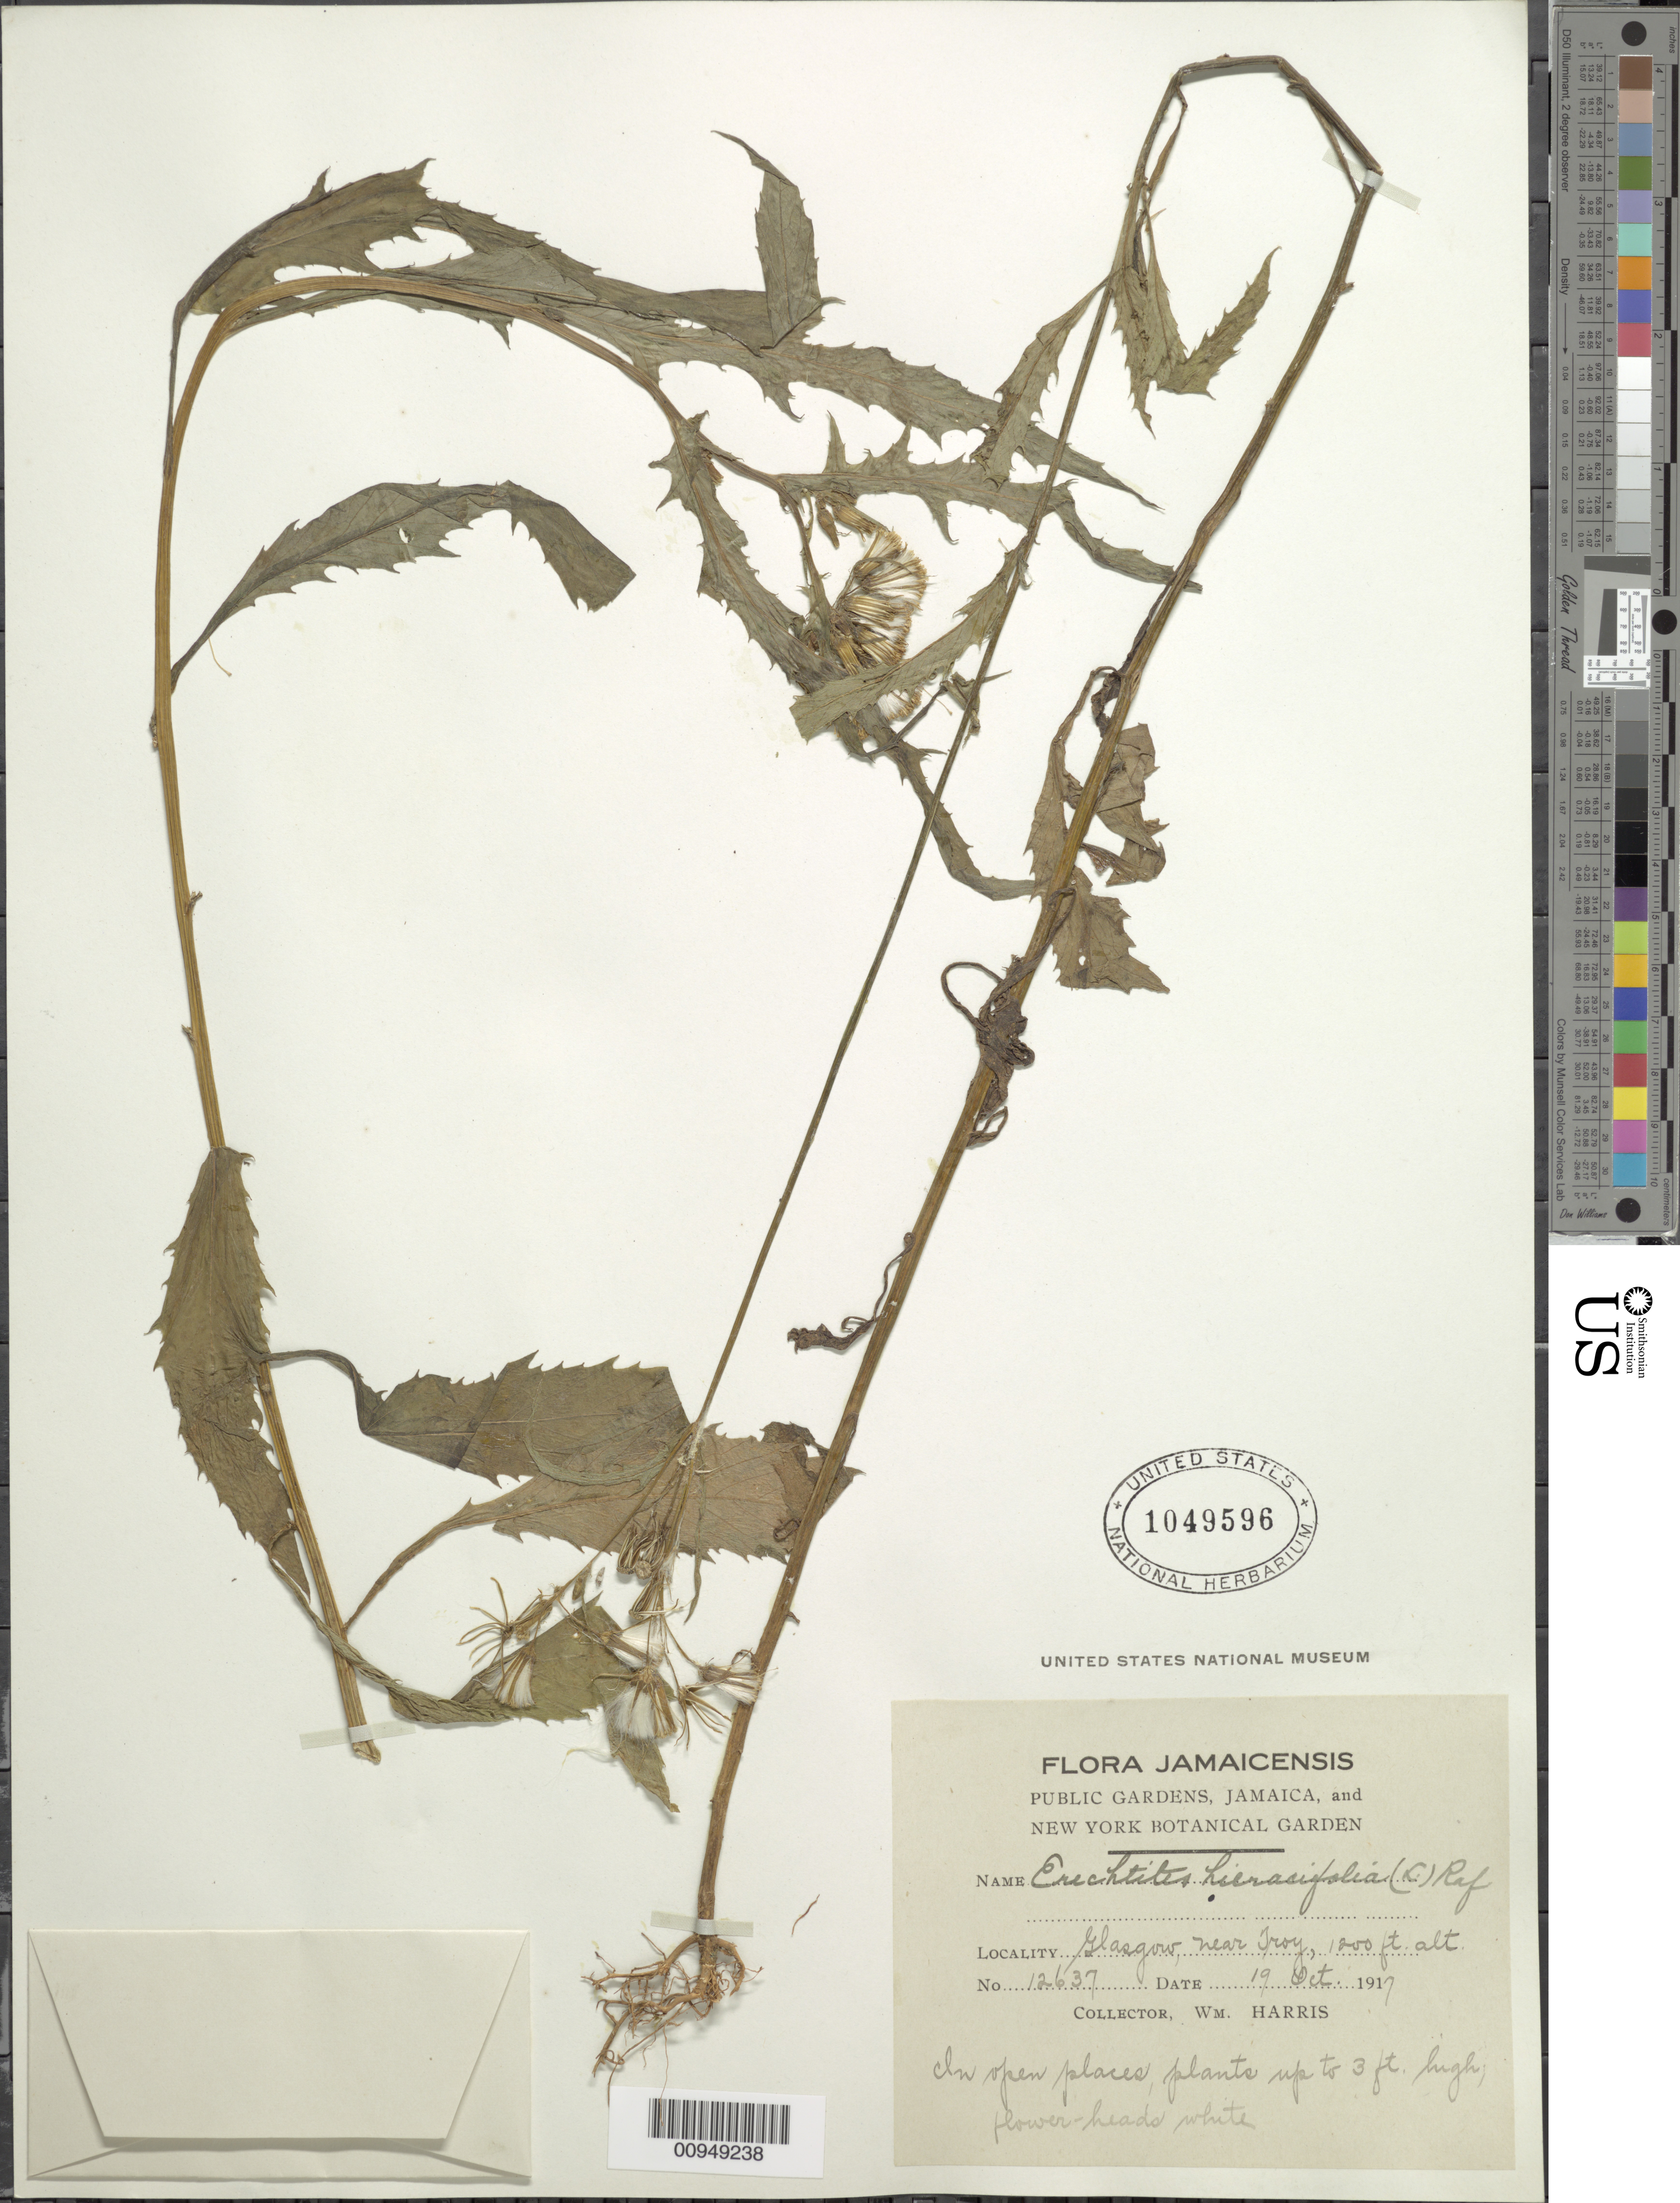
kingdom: Plantae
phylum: Tracheophyta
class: Magnoliopsida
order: Asterales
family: Asteraceae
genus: Erechtites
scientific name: Erechtites hieraciifolius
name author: (L.) Raf. ex DC.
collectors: W. H. Harris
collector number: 12637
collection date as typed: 19 Oct 1917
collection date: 1917-10-19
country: Jamaica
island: Jamaica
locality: Glasgow, near Troy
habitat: In open places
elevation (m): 366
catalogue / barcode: US 1049596